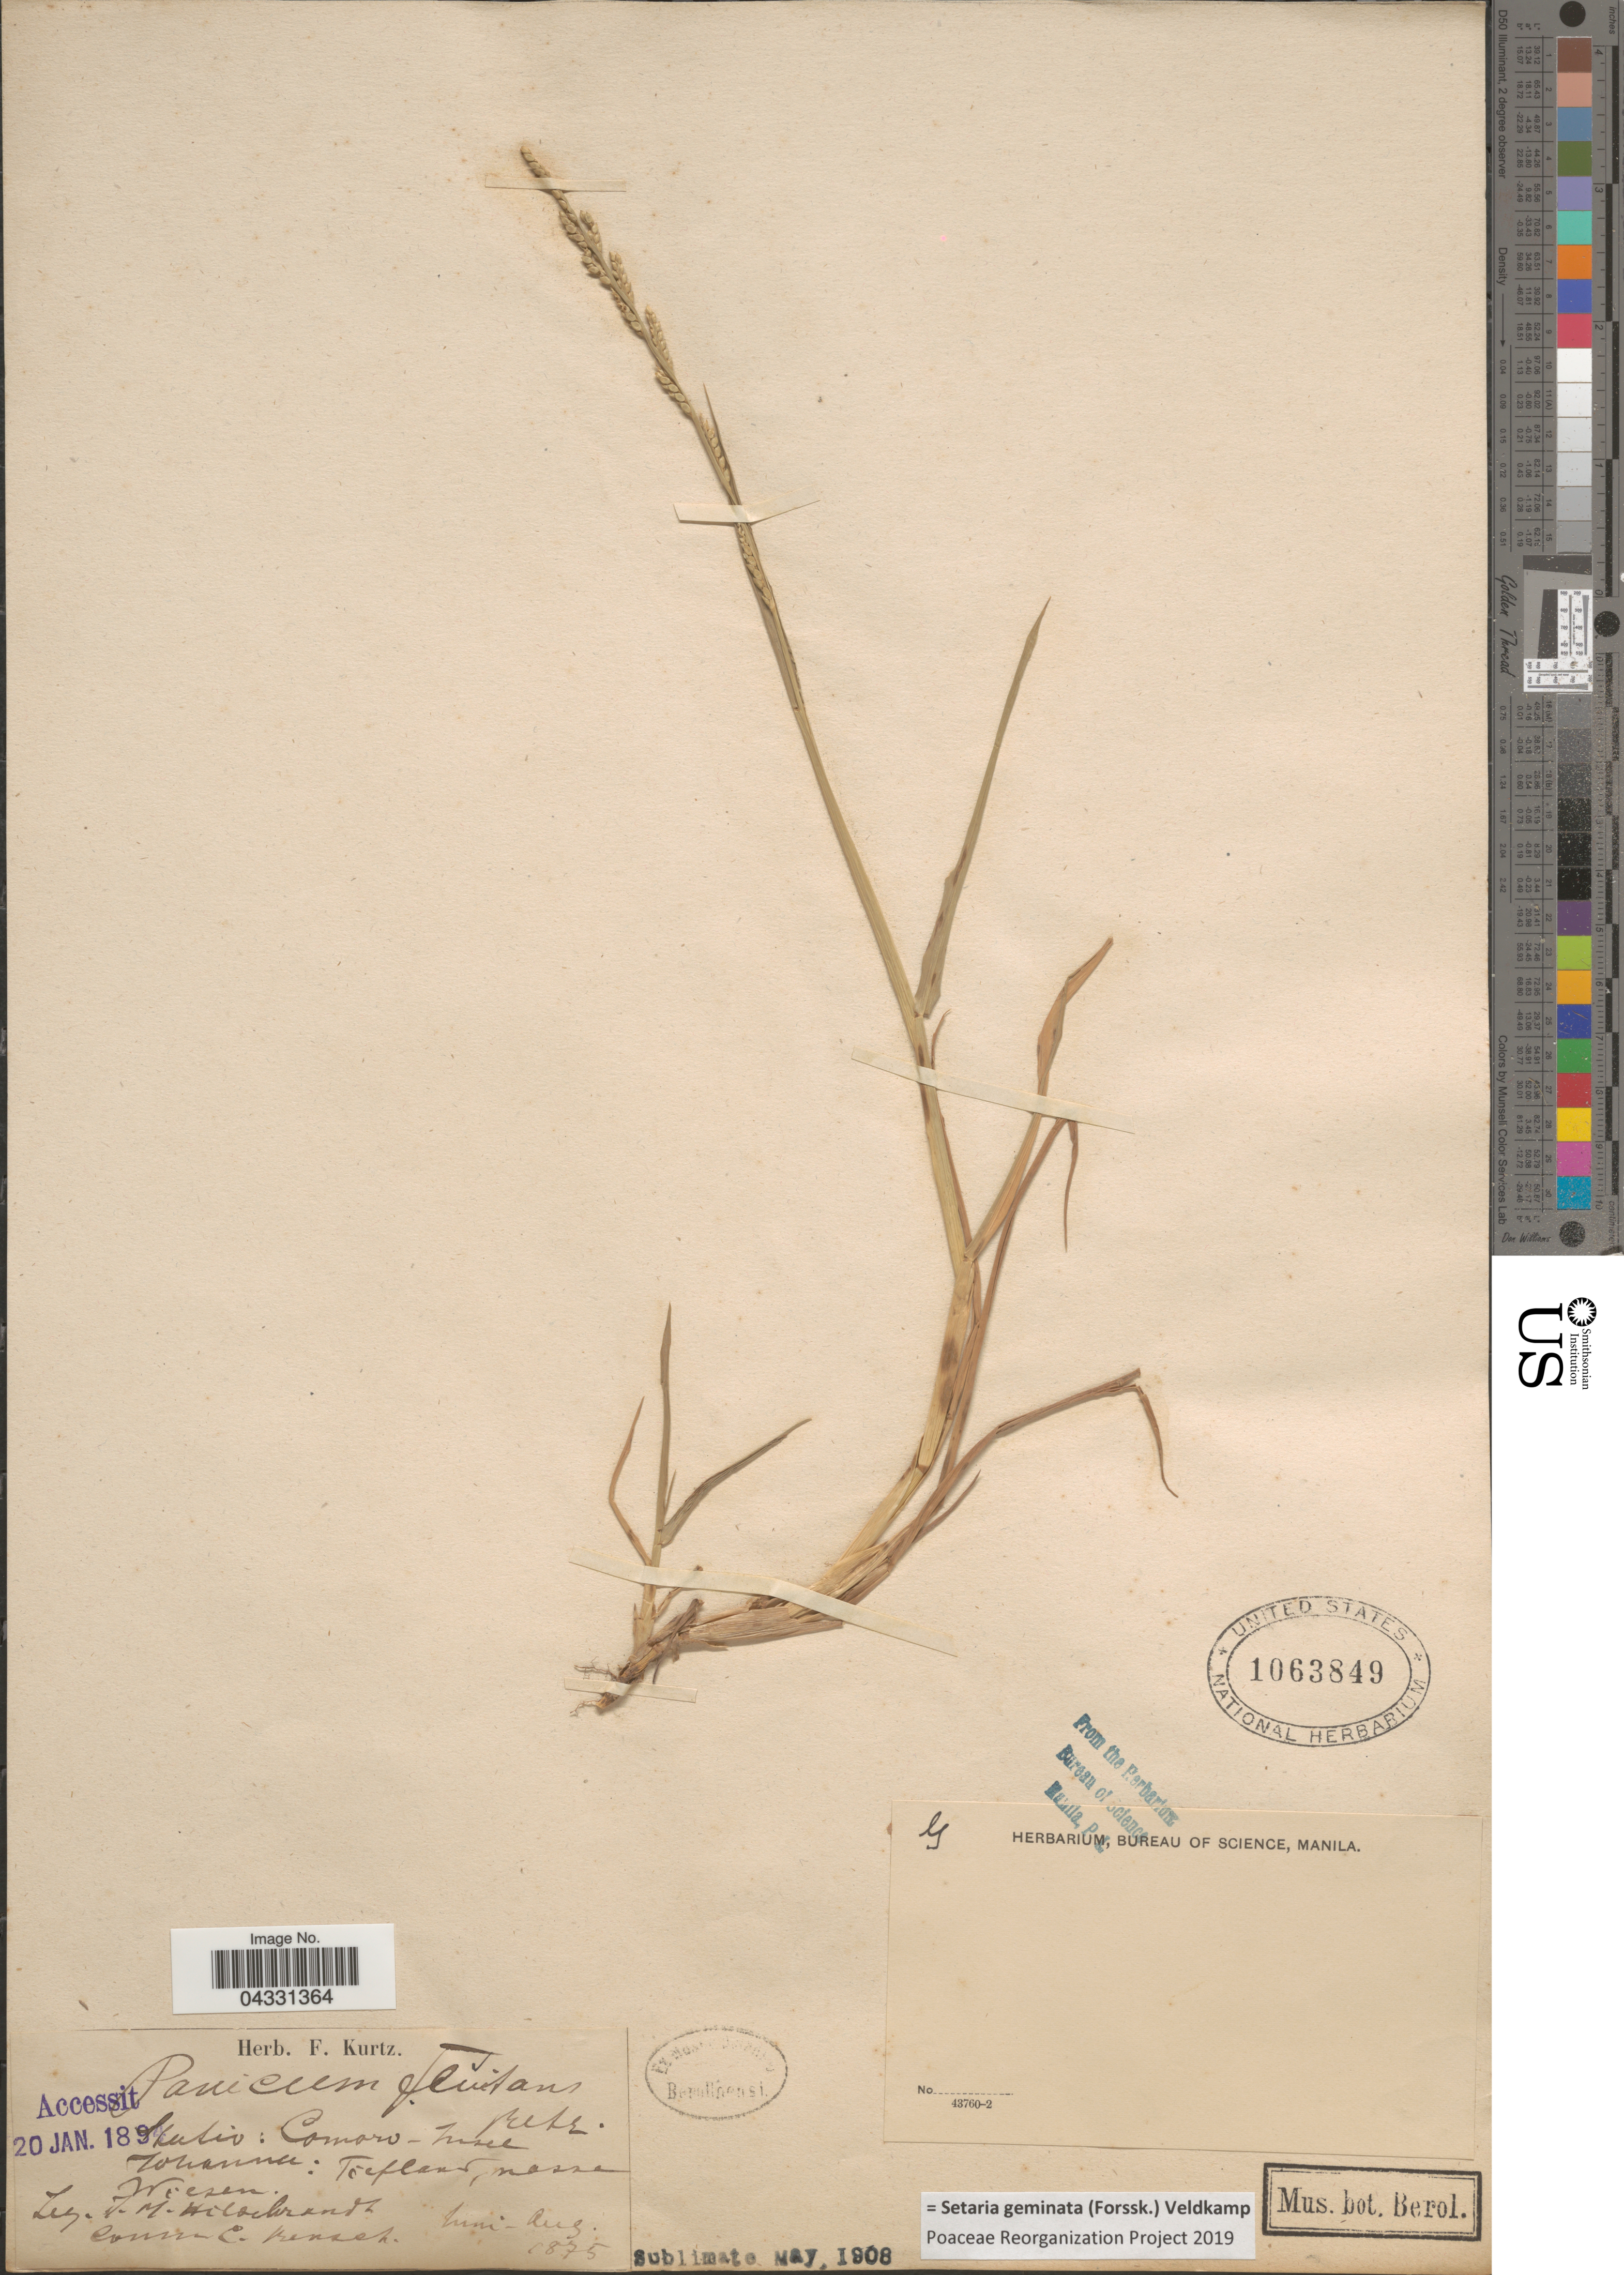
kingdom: Plantae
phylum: Tracheophyta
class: Liliopsida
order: Poales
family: Poaceae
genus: Setaria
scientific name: Setaria geminata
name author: (Forssk.) Veldkamp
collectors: J. Hildebrandt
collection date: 1875-06/1875-08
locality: Gulio: Comoro - Insel Touranna: Toefland, masse Wiesen. [interpreted]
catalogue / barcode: US 1063849